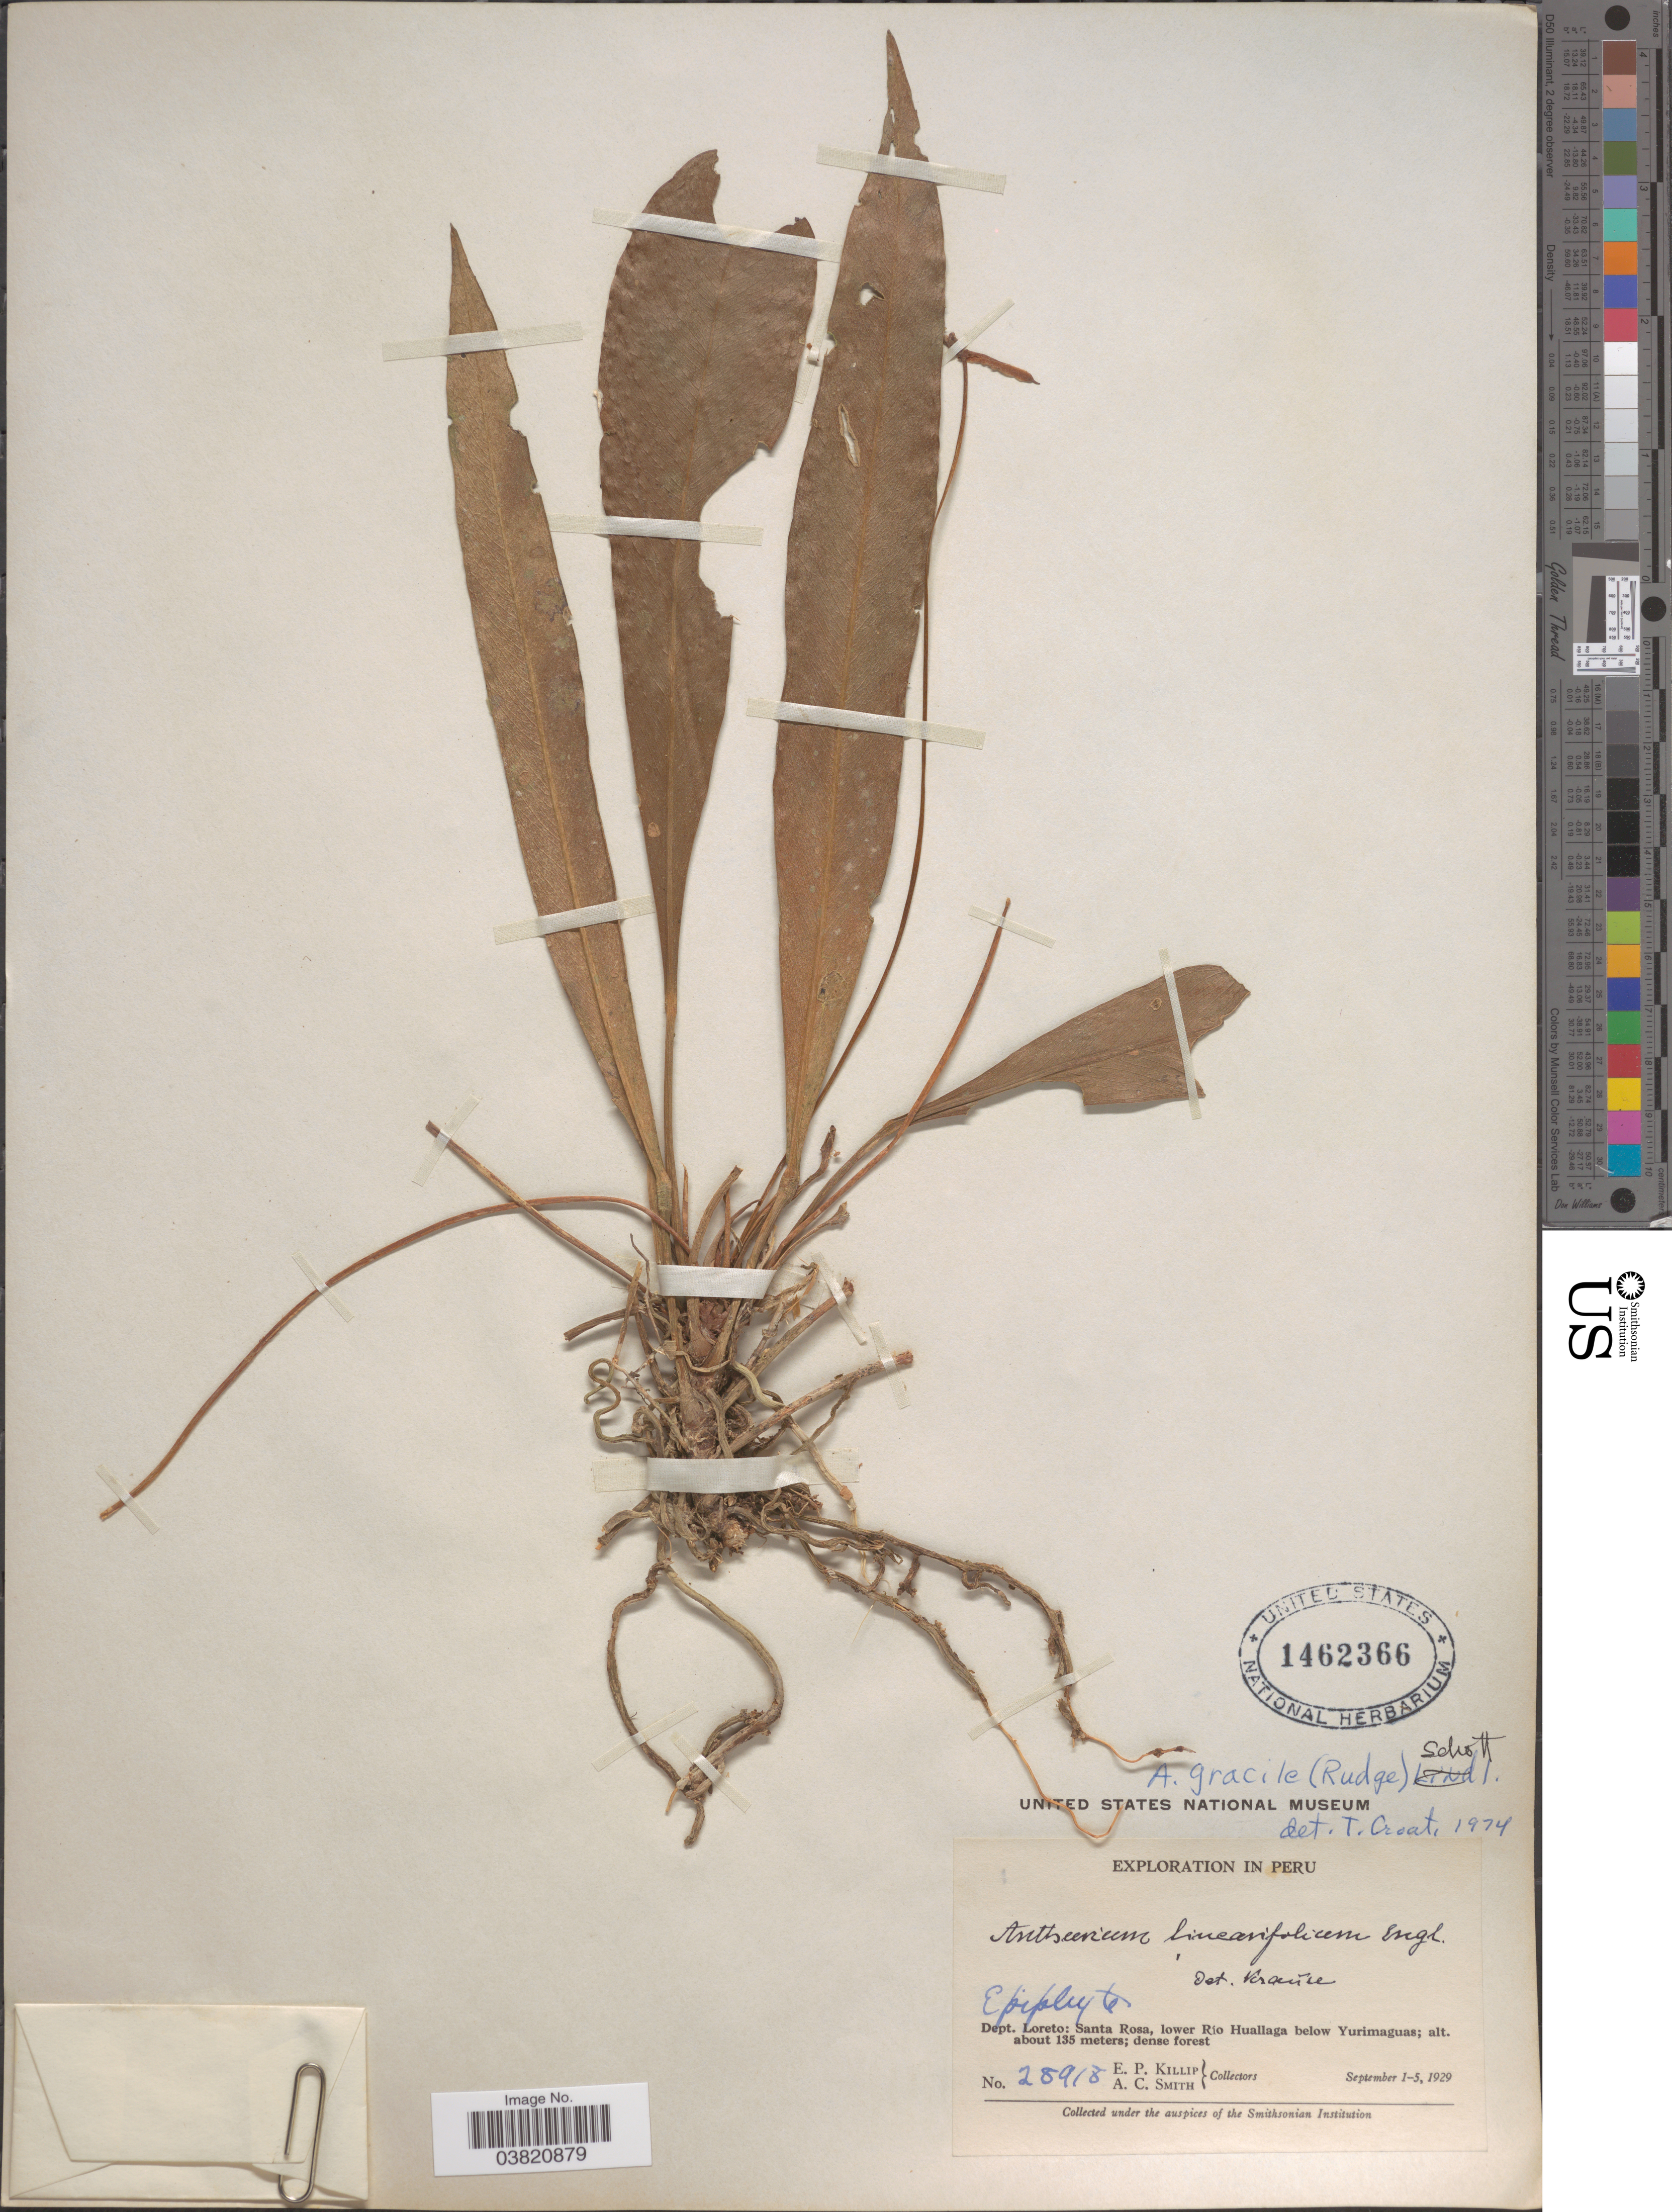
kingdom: Plantae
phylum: Tracheophyta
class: Liliopsida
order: Alismatales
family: Araceae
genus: Anthurium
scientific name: Anthurium gracile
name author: (Rudge) Schott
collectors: E. P. Killip & A. C. Smith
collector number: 28918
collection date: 1929-09-01/1929-09-05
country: Peru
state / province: Loreto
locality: Dept. Loreto: Santa Rosa, lower Río Huallaga below Yurimaguas.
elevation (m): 135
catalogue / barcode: US 1462366